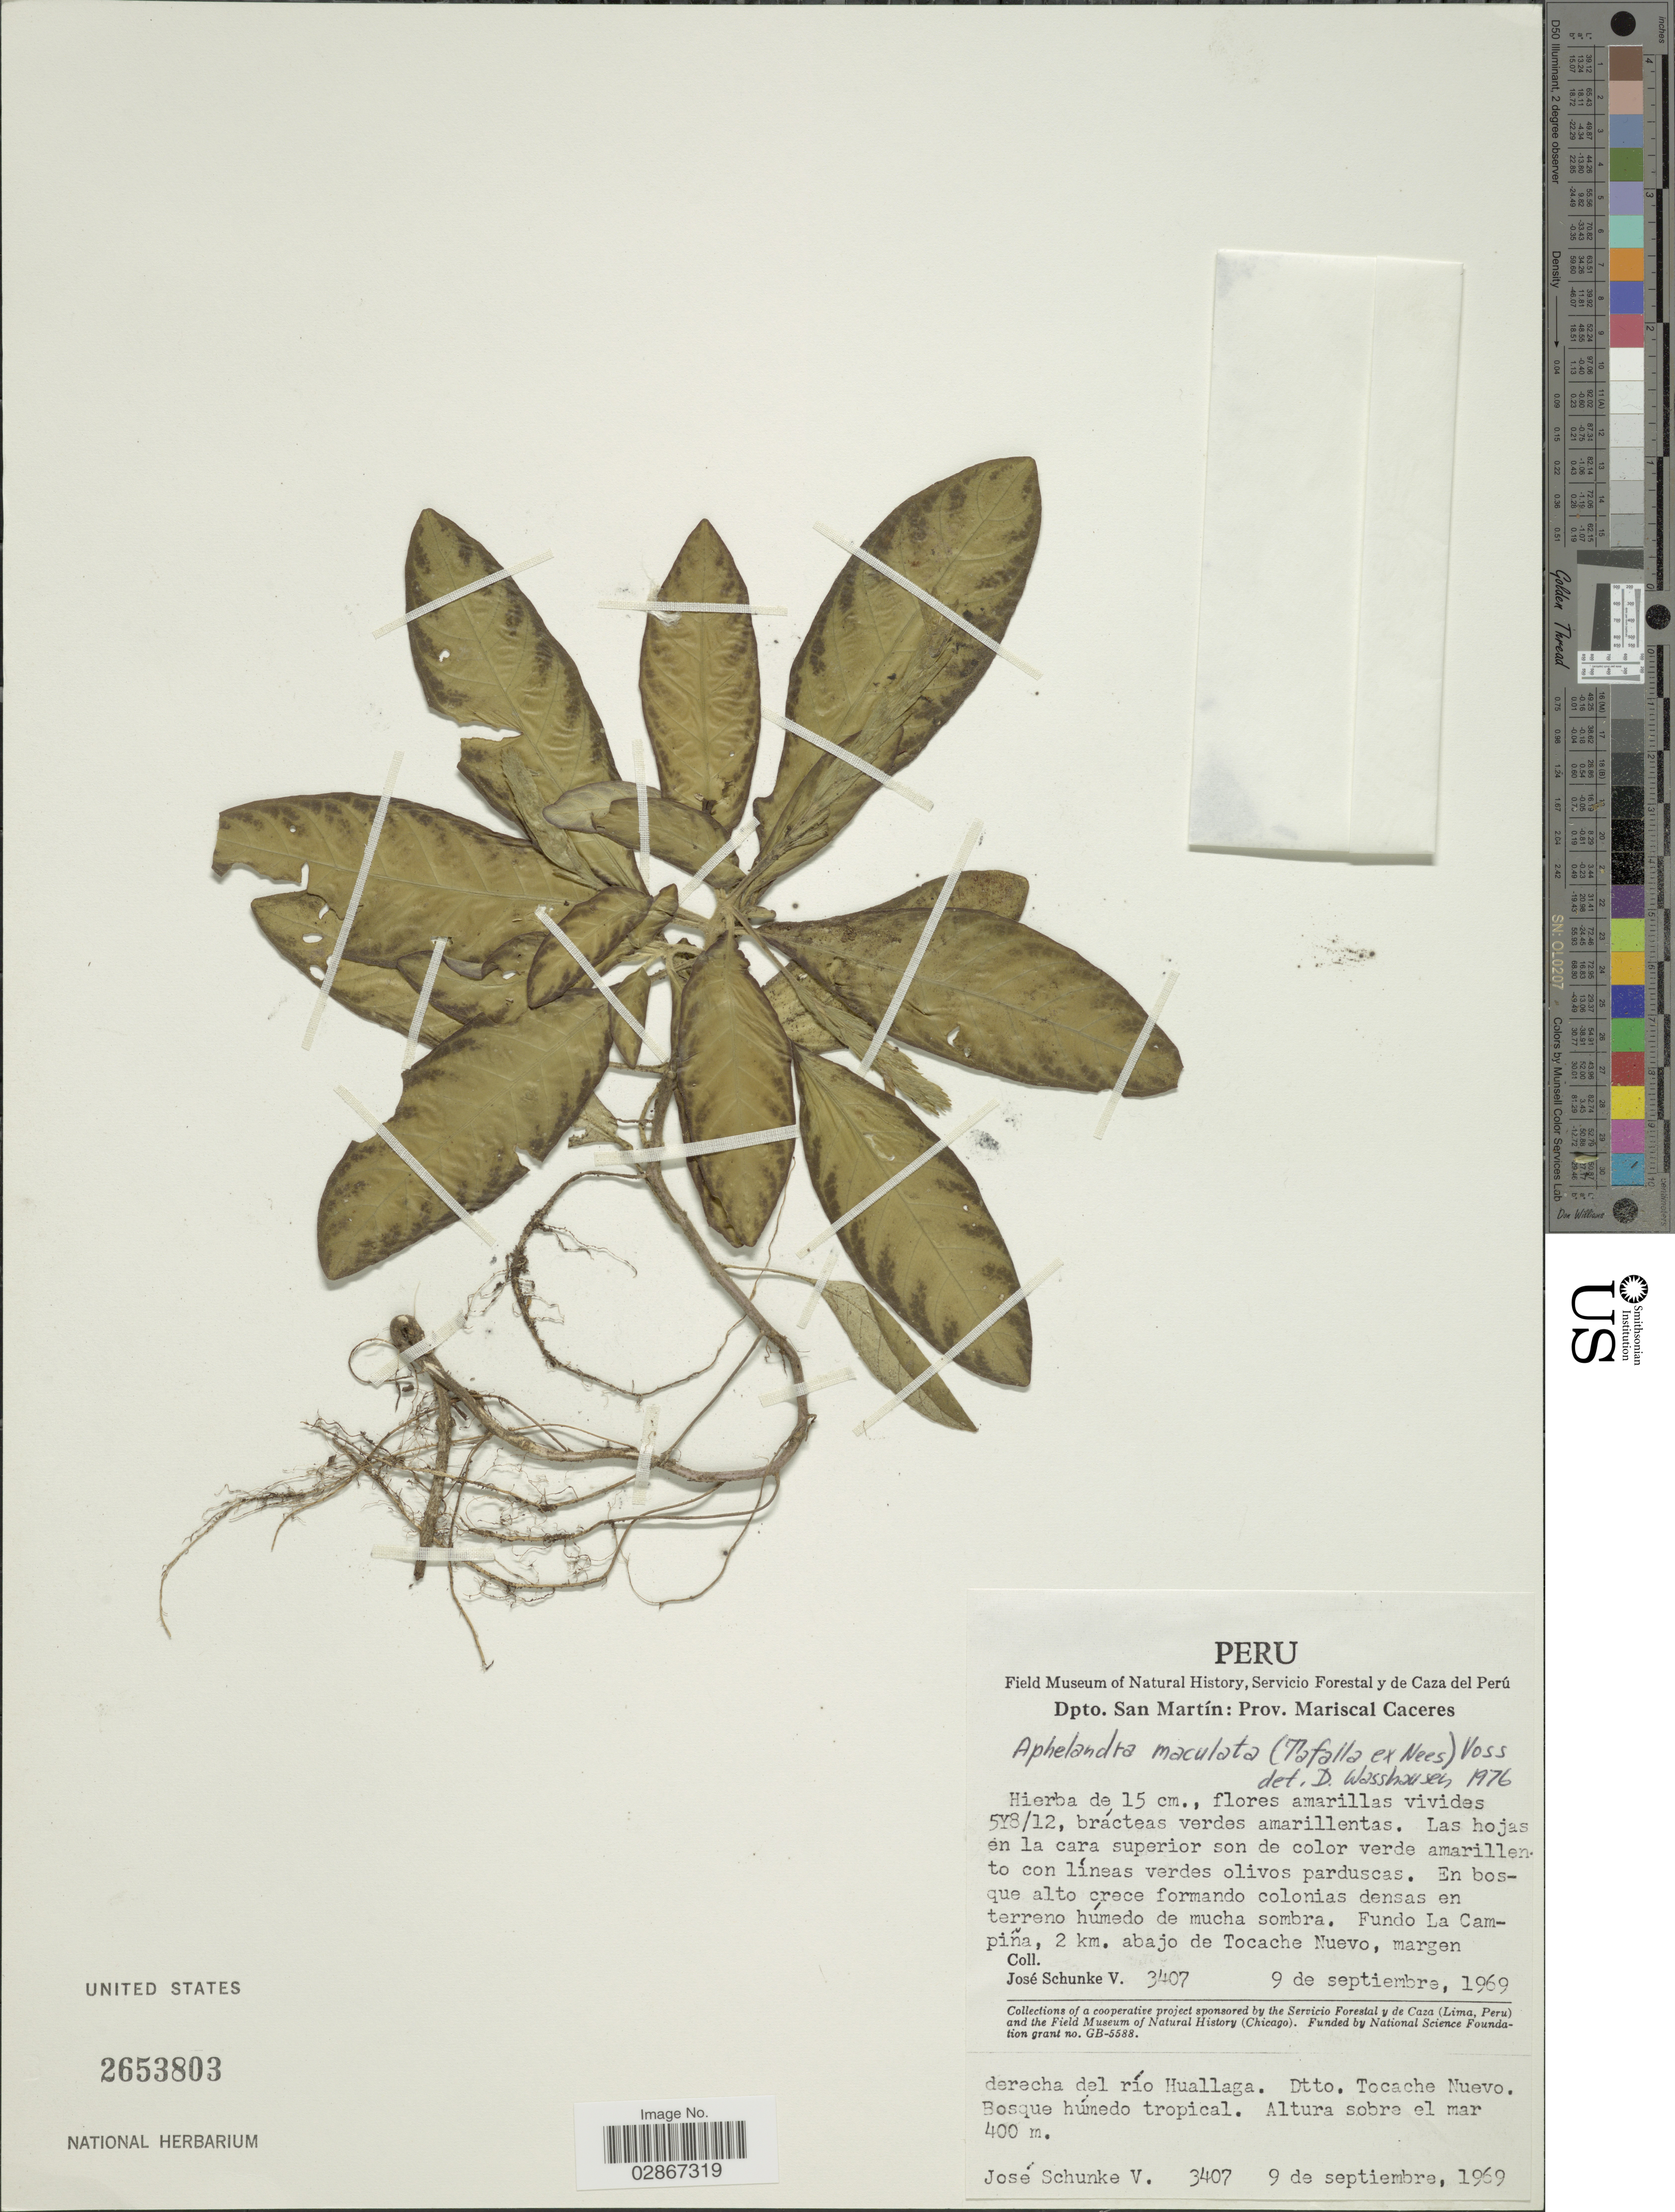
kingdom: Plantae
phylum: Tracheophyta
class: Magnoliopsida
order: Lamiales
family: Acanthaceae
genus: Aphelandra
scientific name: Aphelandra maculata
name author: (Tafalla ex Nees) Voss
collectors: J. Schunke Vigo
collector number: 3407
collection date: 1969-09-09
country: Peru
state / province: San Martín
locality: Dpto. San Martín: Prov. Mariscal Cáceres. Fundo La Campiña, 2 km. abajo de Tocache Nuevo, margen derecha del río Huallaga. Dtto. Tocache Nuevo.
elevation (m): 400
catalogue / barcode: US 2653803